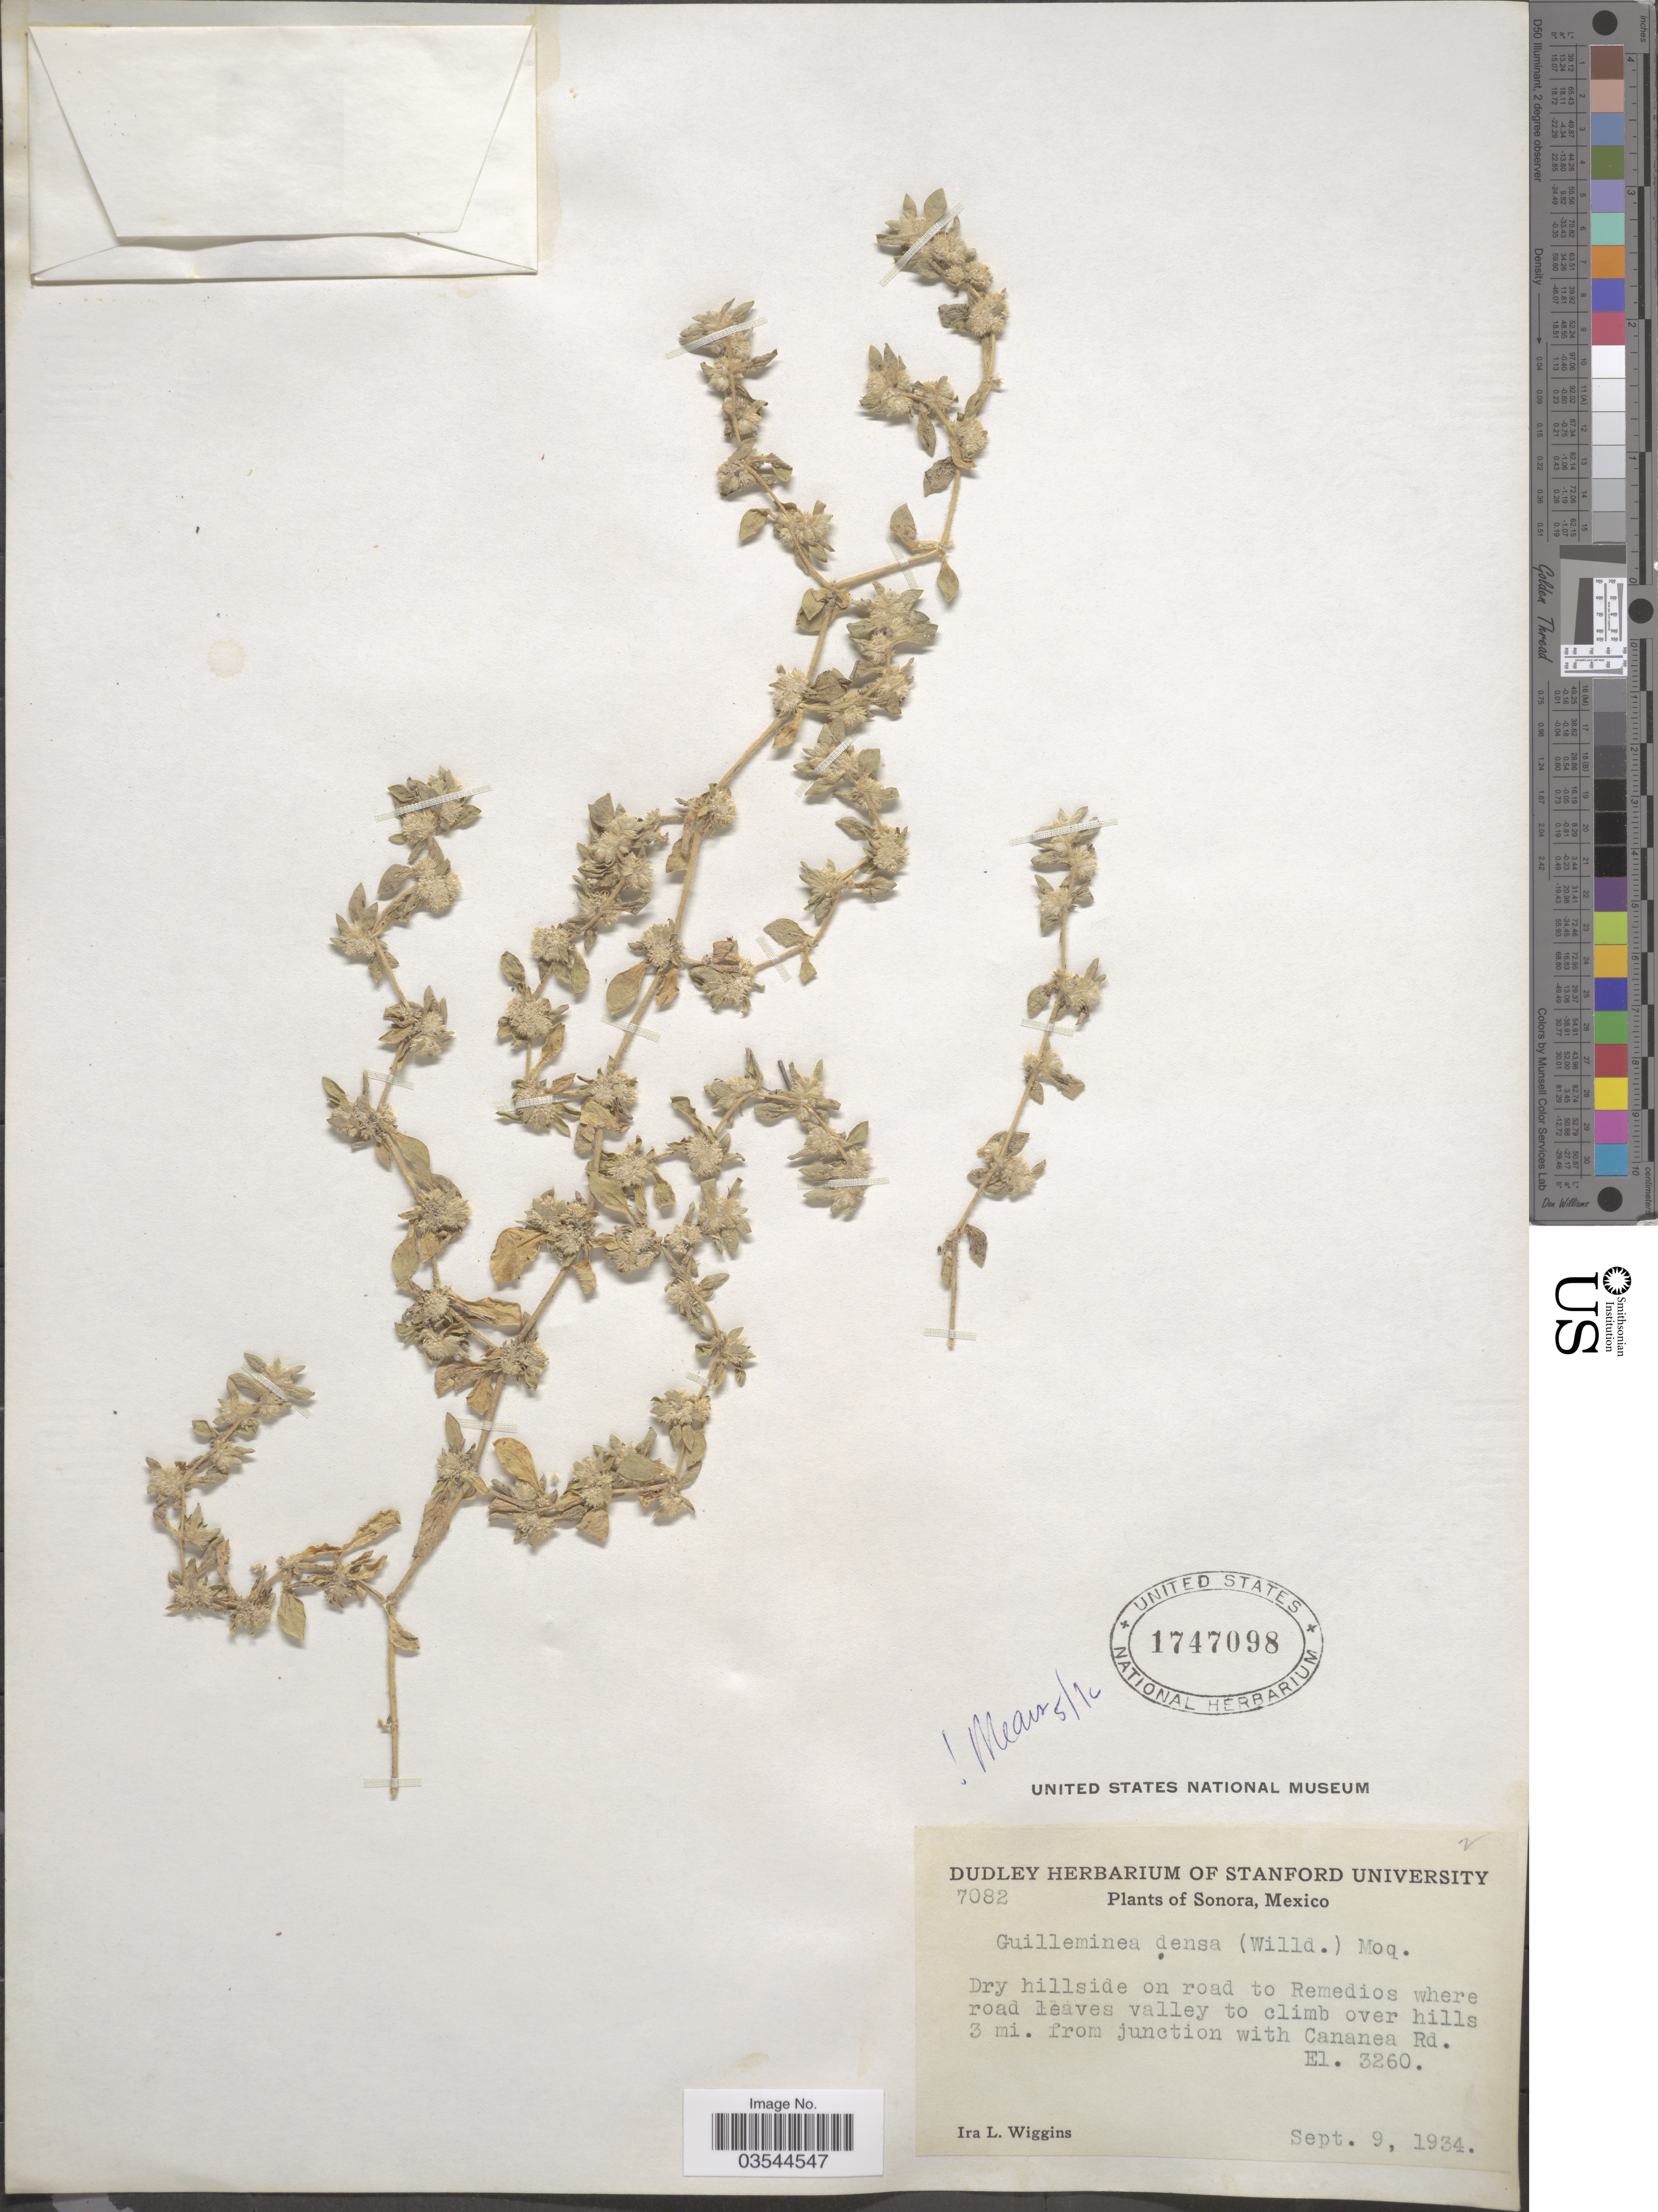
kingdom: Plantae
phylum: Tracheophyta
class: Magnoliopsida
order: Caryophyllales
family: Amaranthaceae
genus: Guilleminea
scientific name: Guilleminea densa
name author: (Humb. & Bonpl. ex Schult.) Moq.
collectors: I. L. Wiggins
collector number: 7082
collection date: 1934-09-09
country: Mexico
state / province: Sonora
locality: Dry hillside on road to Remedios where road leaves valley to climb over hills 3 mi. from junction with Cananea Rd.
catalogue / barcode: US 1747098